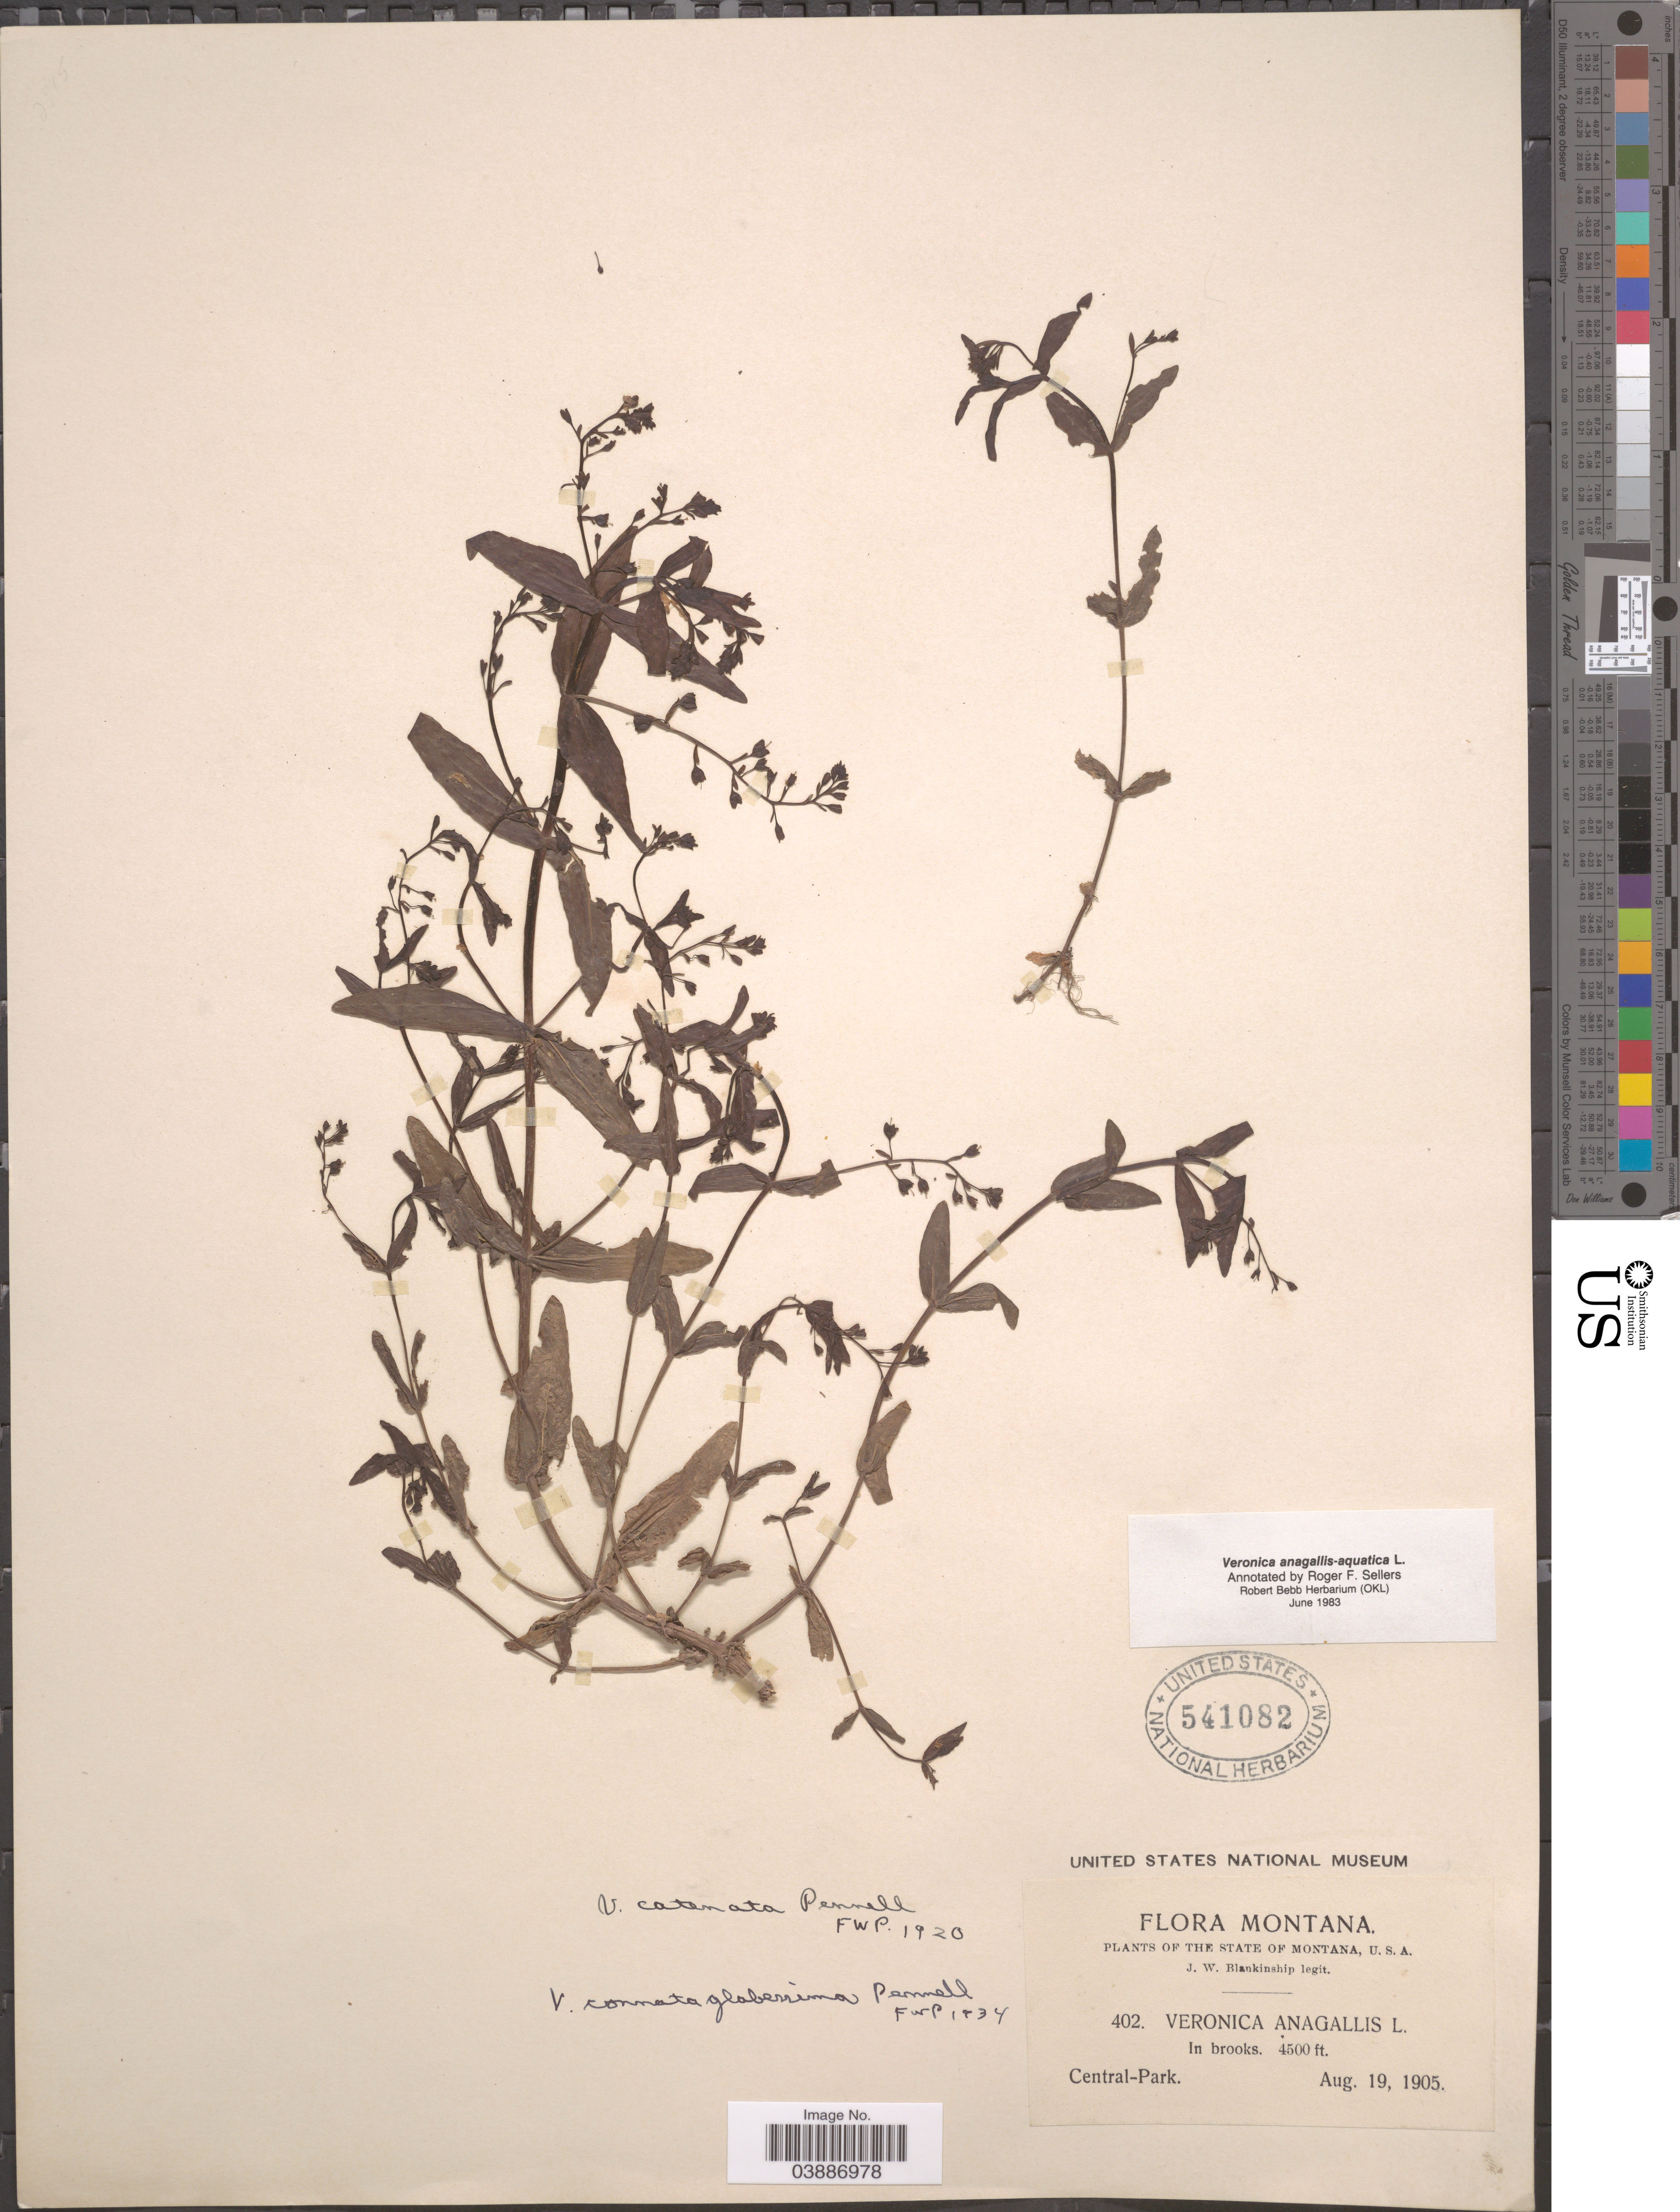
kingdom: Plantae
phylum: Tracheophyta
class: Magnoliopsida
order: Lamiales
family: Plantaginaceae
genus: Veronica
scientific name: Veronica anagallis-aquatica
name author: L.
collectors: J. W. Blankinship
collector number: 402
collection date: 1905-08-19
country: United States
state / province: Montana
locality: Central Park.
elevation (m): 1372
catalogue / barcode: US 541082